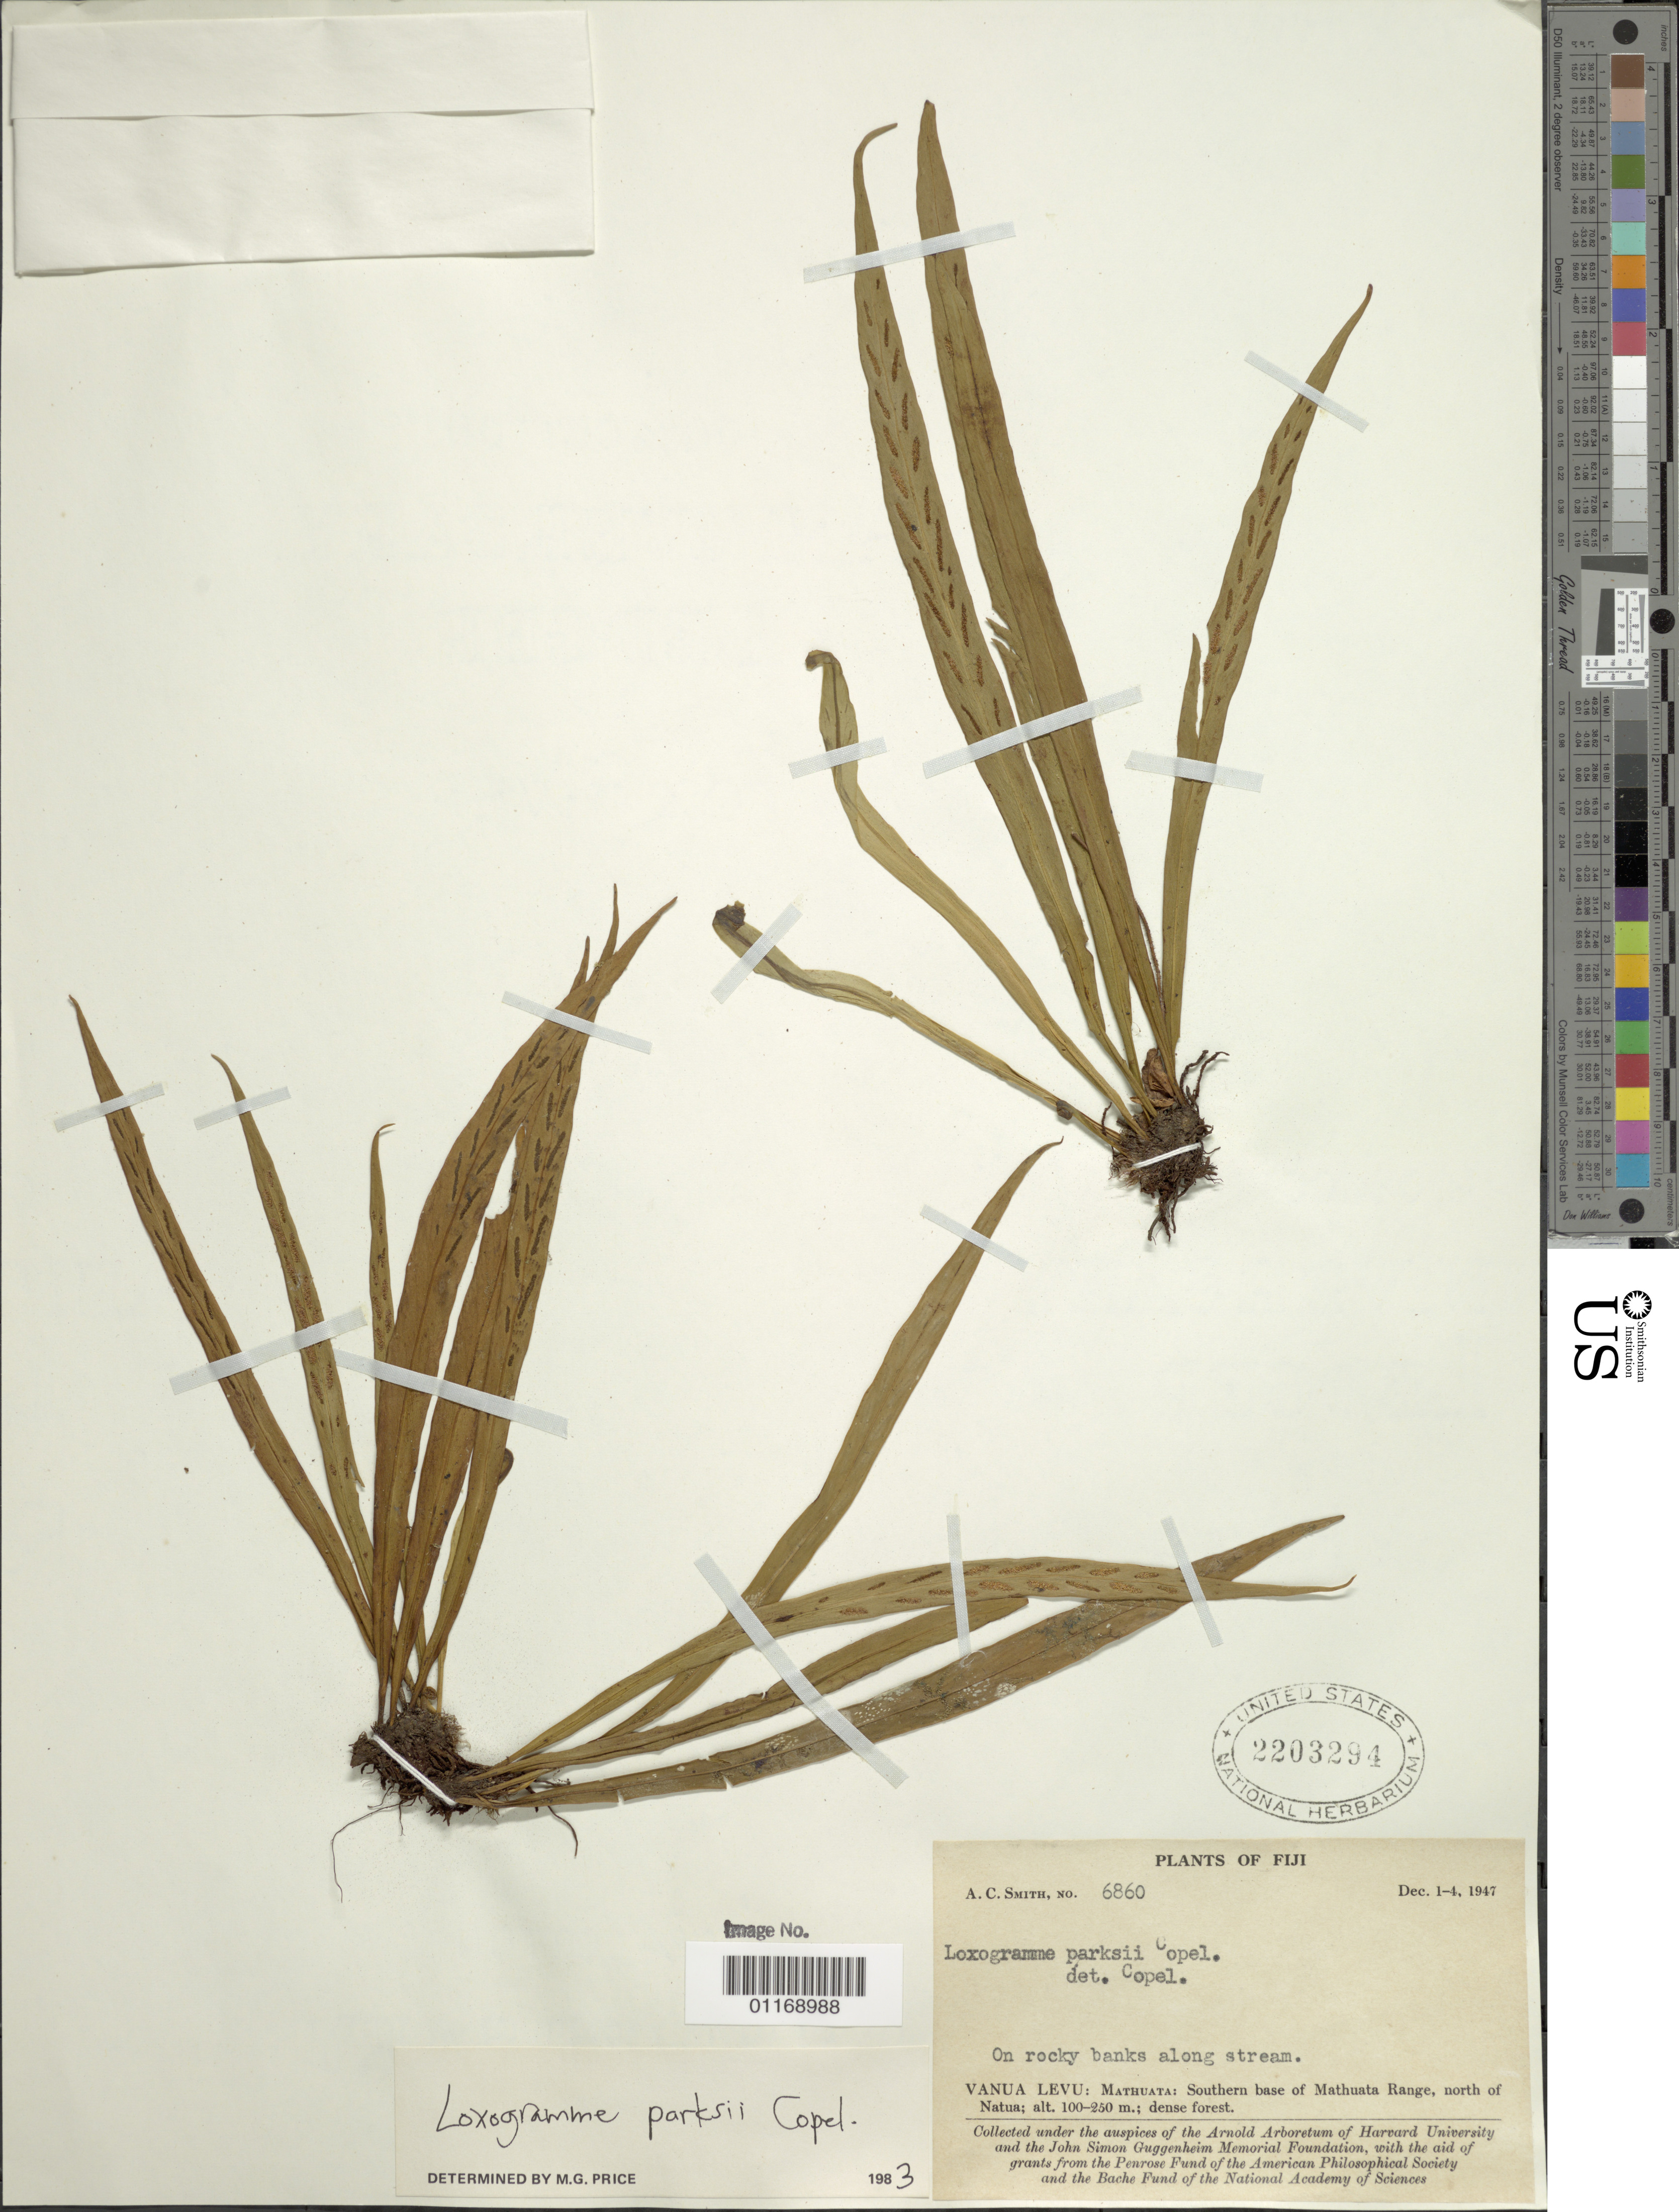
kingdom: Plantae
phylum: Tracheophyta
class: Polypodiopsida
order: Polypodiales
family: Polypodiaceae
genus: Loxogramme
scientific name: Loxogramme parksii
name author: Copel.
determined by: Price, M. G.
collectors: A. C. Smith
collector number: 6860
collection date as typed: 01 Dec 1947 to 04 Dec 1947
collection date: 1947-12-01/1947-12-04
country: Fiji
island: Vanua Levu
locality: Vanua Levu: Mathuata: Southern base of Mathuata Range, north of Natua.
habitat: On rocky banks along stream. Dense Forest.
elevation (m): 100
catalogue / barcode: US 2203294